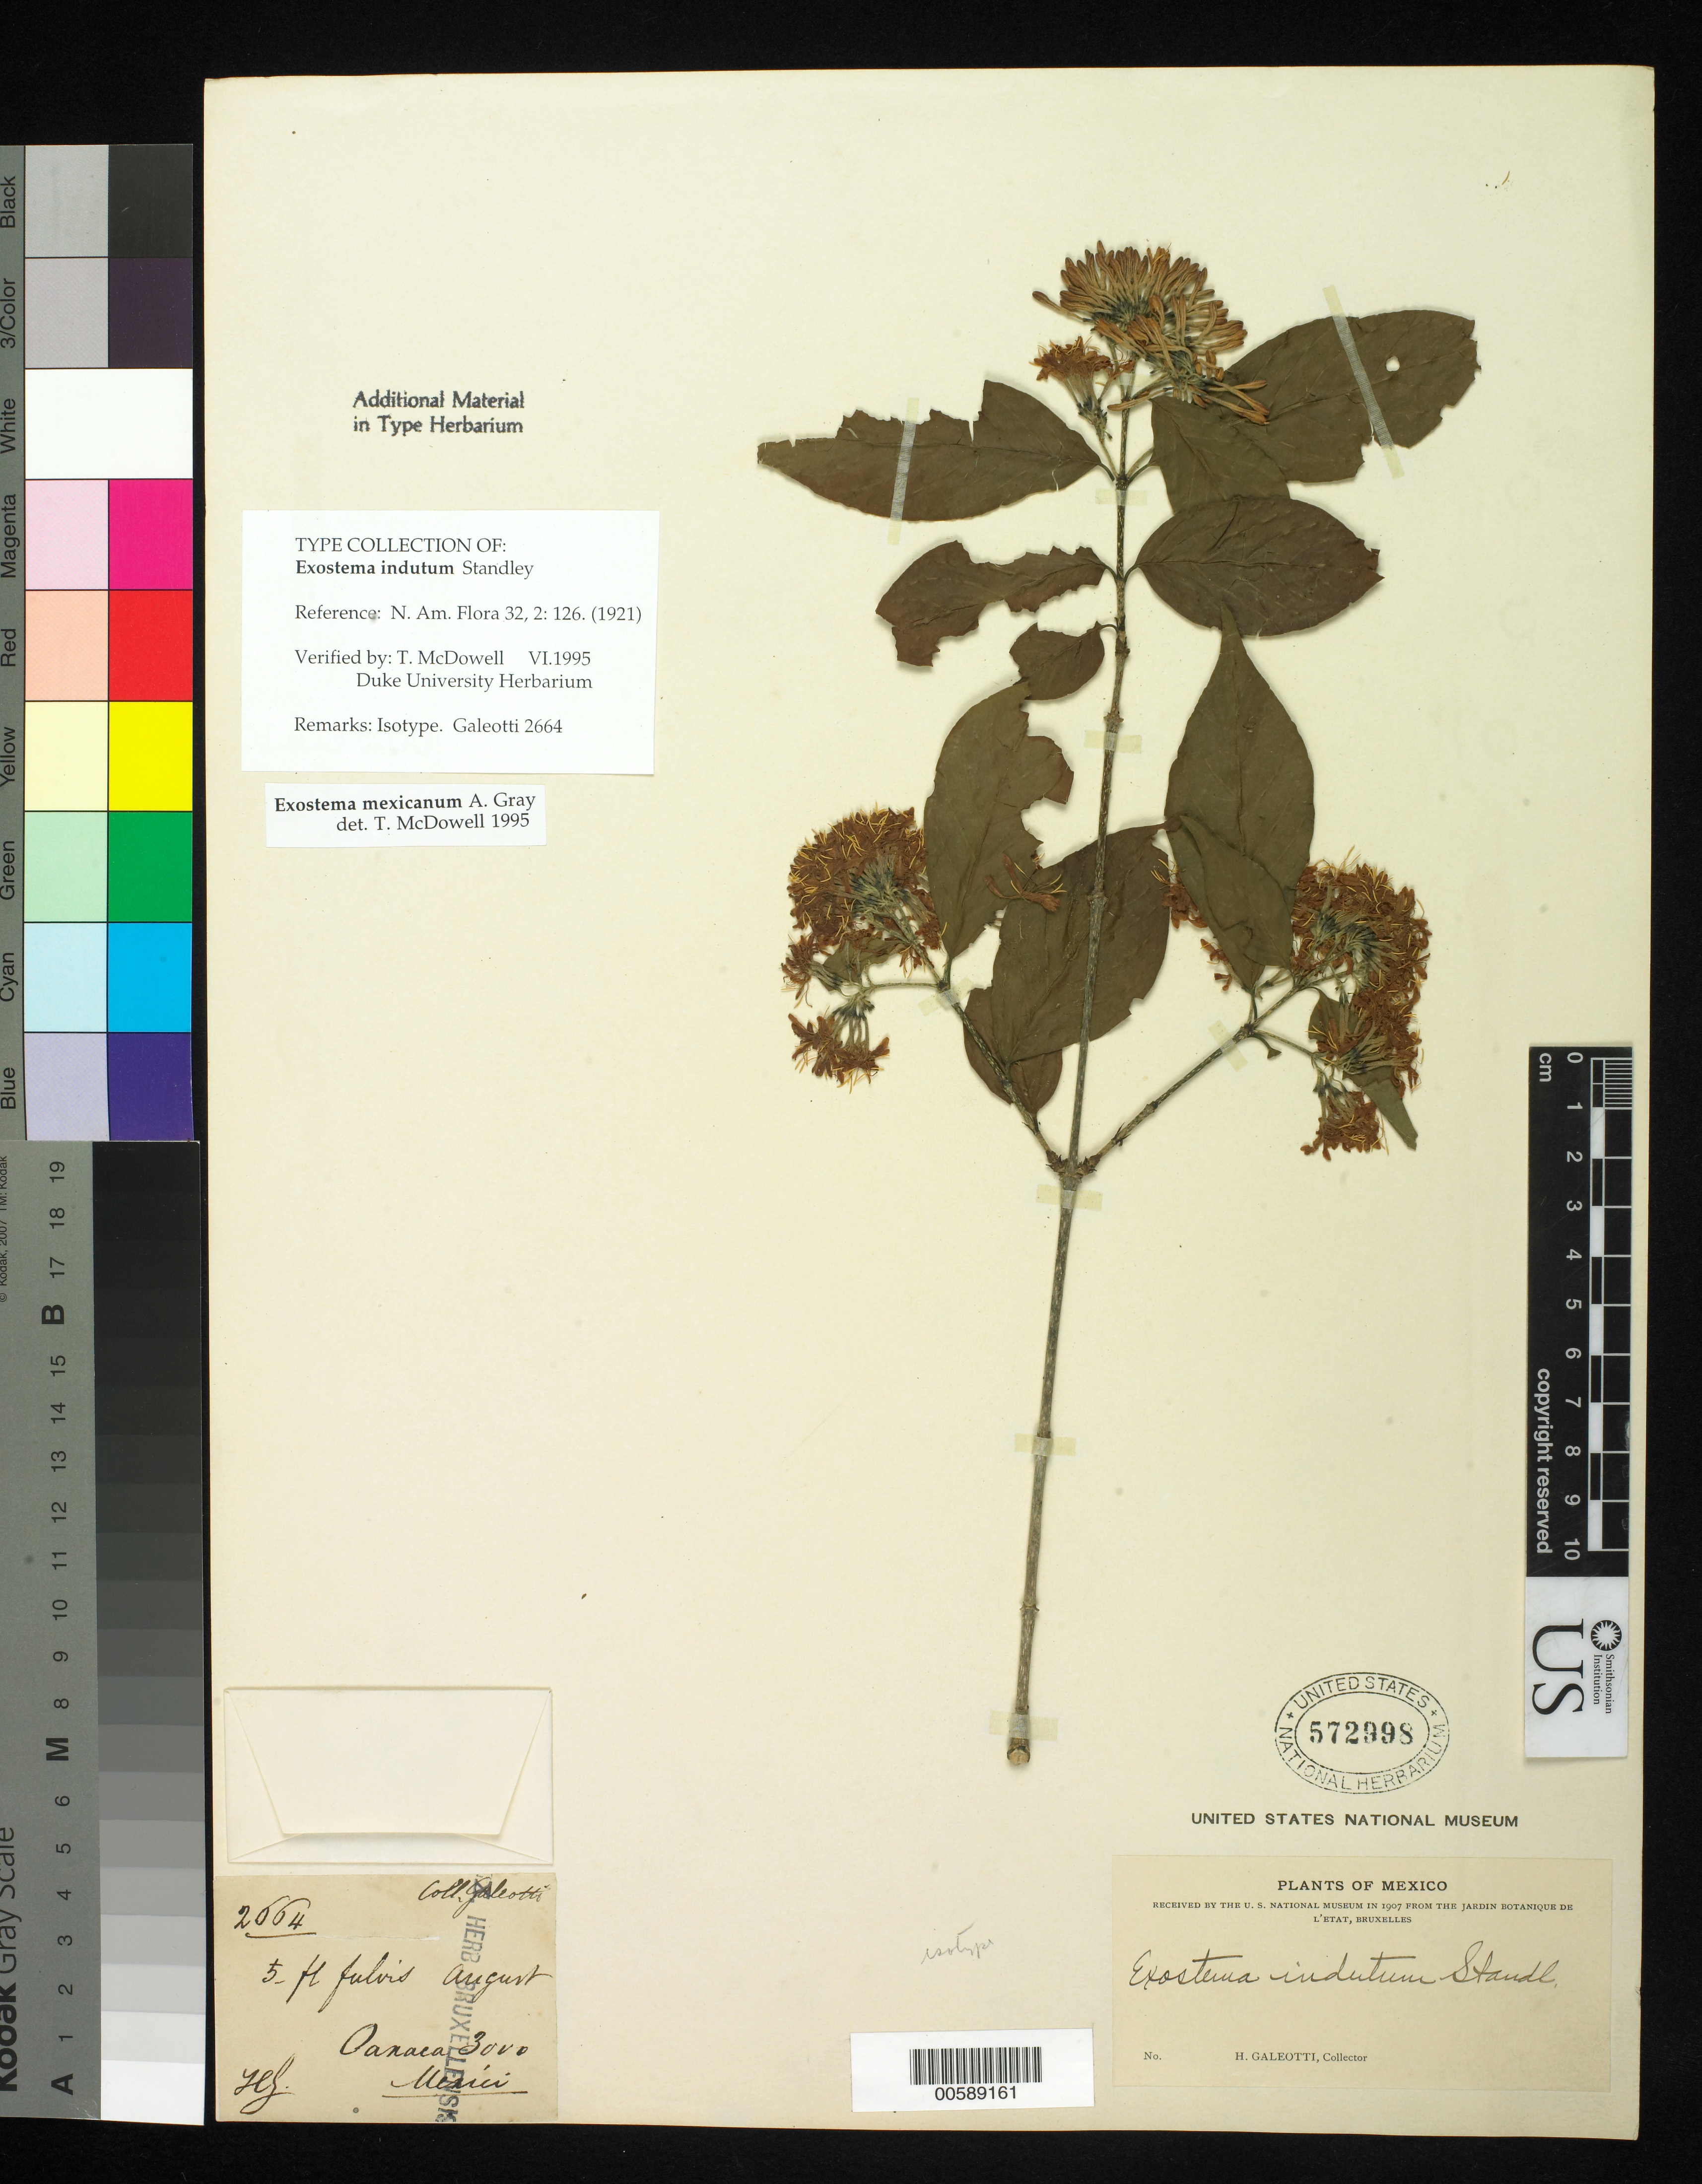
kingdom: Plantae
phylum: Tracheophyta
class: Magnoliopsida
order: Gentianales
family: Rubiaceae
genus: Exostema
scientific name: Exostema indutum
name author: Standl.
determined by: McDowell, Tim, (US), Smithsonian Institution - National Museum of Natural History (UNITED STATES)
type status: Isotype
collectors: H. G. Galeotti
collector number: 2664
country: Mexico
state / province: Oaxaca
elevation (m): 914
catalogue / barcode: US 572998